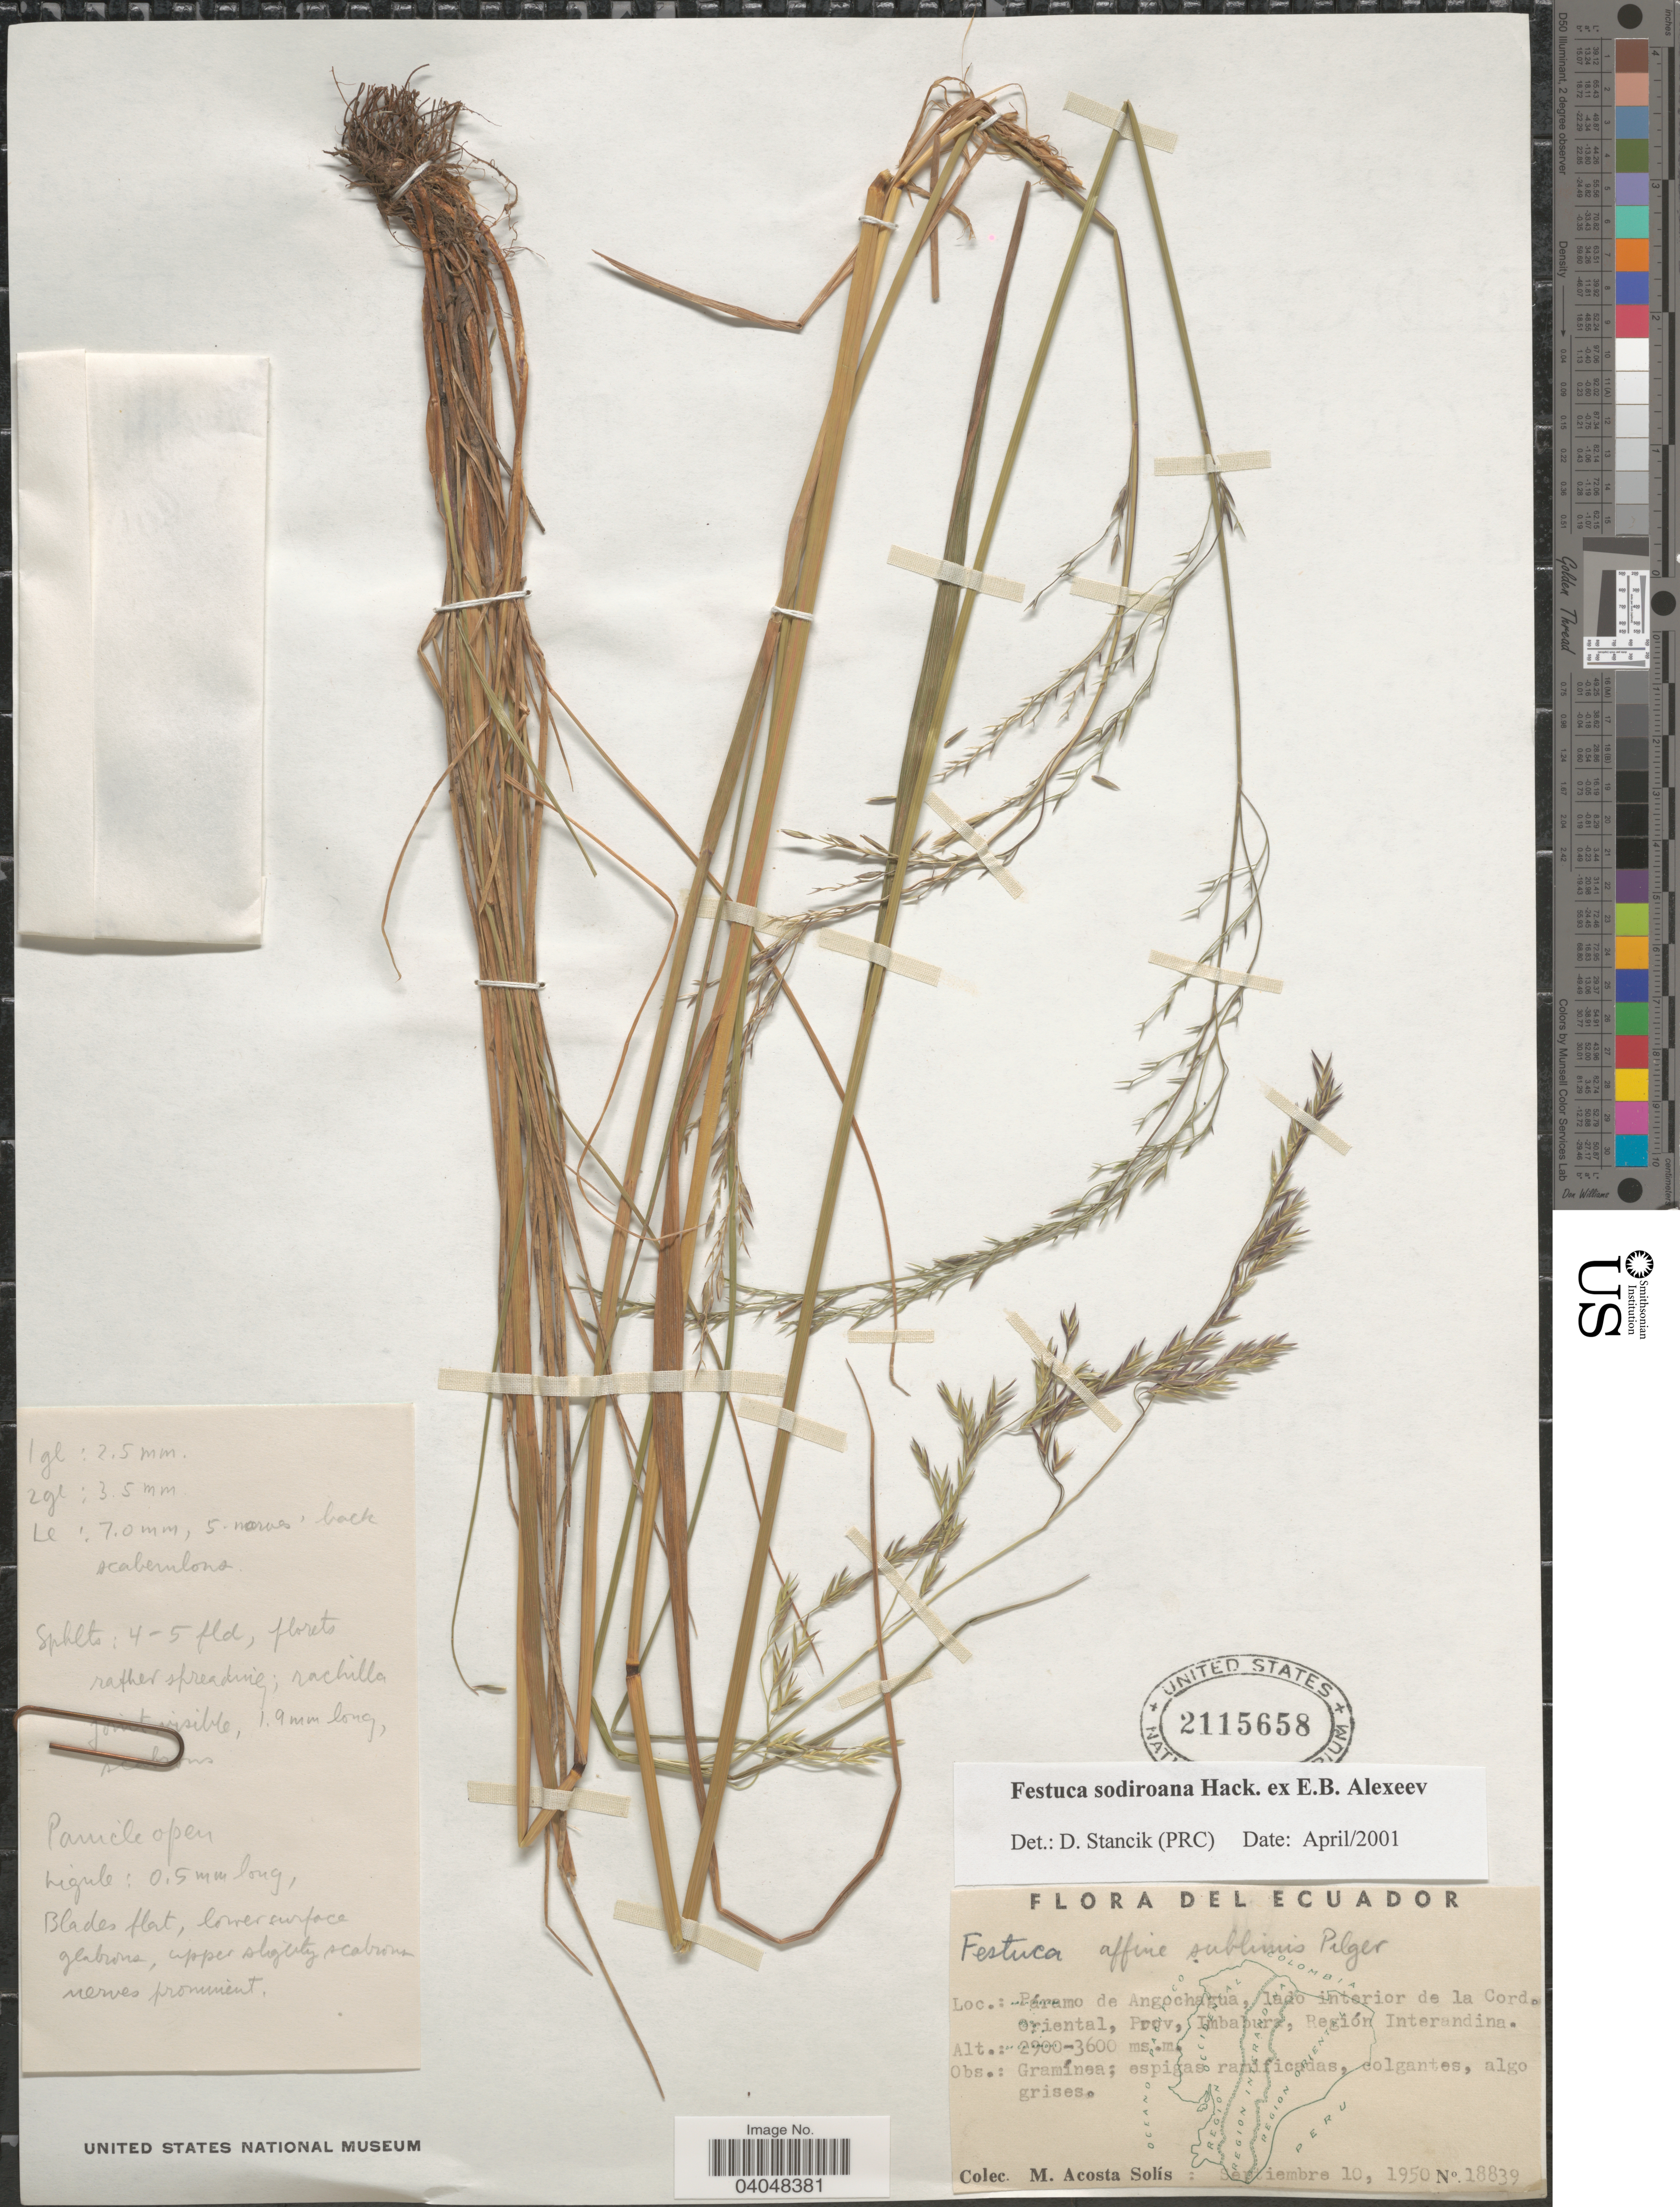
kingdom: Plantae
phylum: Tracheophyta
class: Liliopsida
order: Poales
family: Poaceae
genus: Festuca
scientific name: Festuca sodiroana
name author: Hack. ex E.B. Alexeev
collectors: M. Acosta Solis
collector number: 18839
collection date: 1950-09-10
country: Ecuador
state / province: Imbabura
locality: Páramo de Angochagua, lado interior de la Cord. Oriental, Región Interandina.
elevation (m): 2900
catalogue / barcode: US 2115658